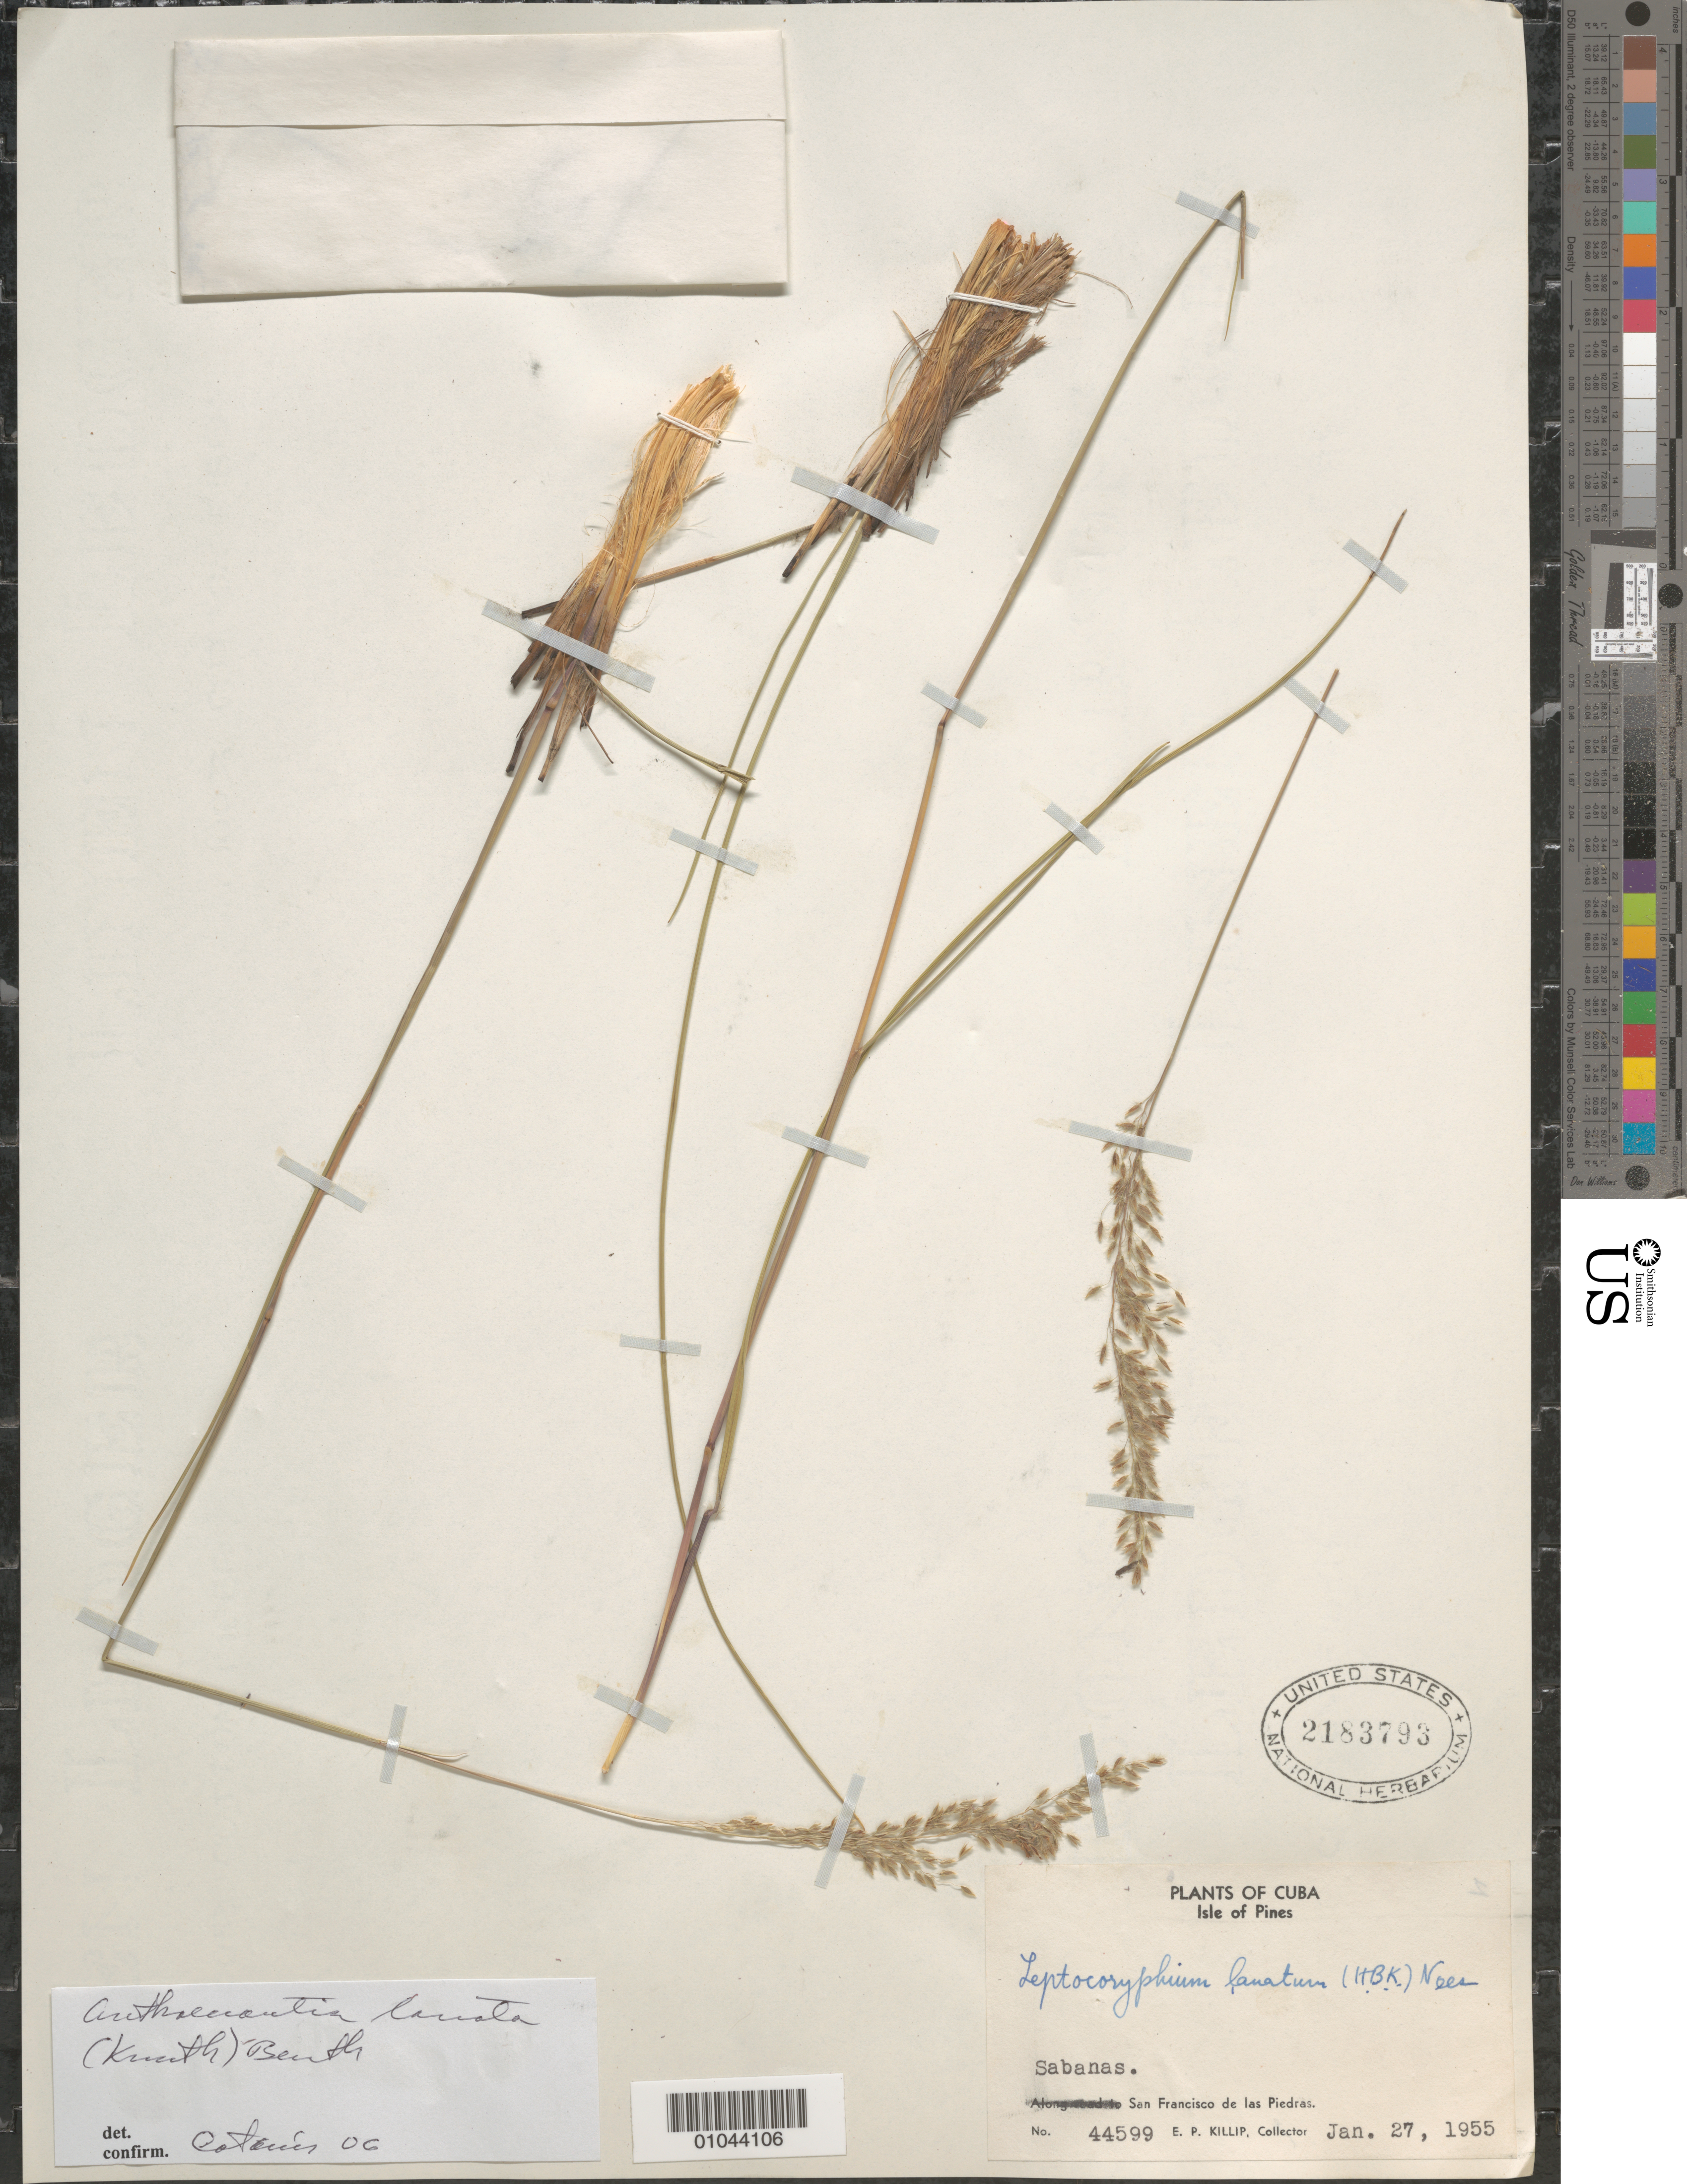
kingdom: Plantae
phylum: Tracheophyta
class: Liliopsida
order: Poales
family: Poaceae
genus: Leptocoryphium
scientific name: Leptocoryphium lanatum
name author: (Kunth) Nees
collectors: E. P. Killip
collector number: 44599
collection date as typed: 27 Jan 1955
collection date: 1955-01-27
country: Cuba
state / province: Isla de la Juventud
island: Isla de la Juventud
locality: Sabanas, San Franscisco de las Piedras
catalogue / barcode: US 2183793